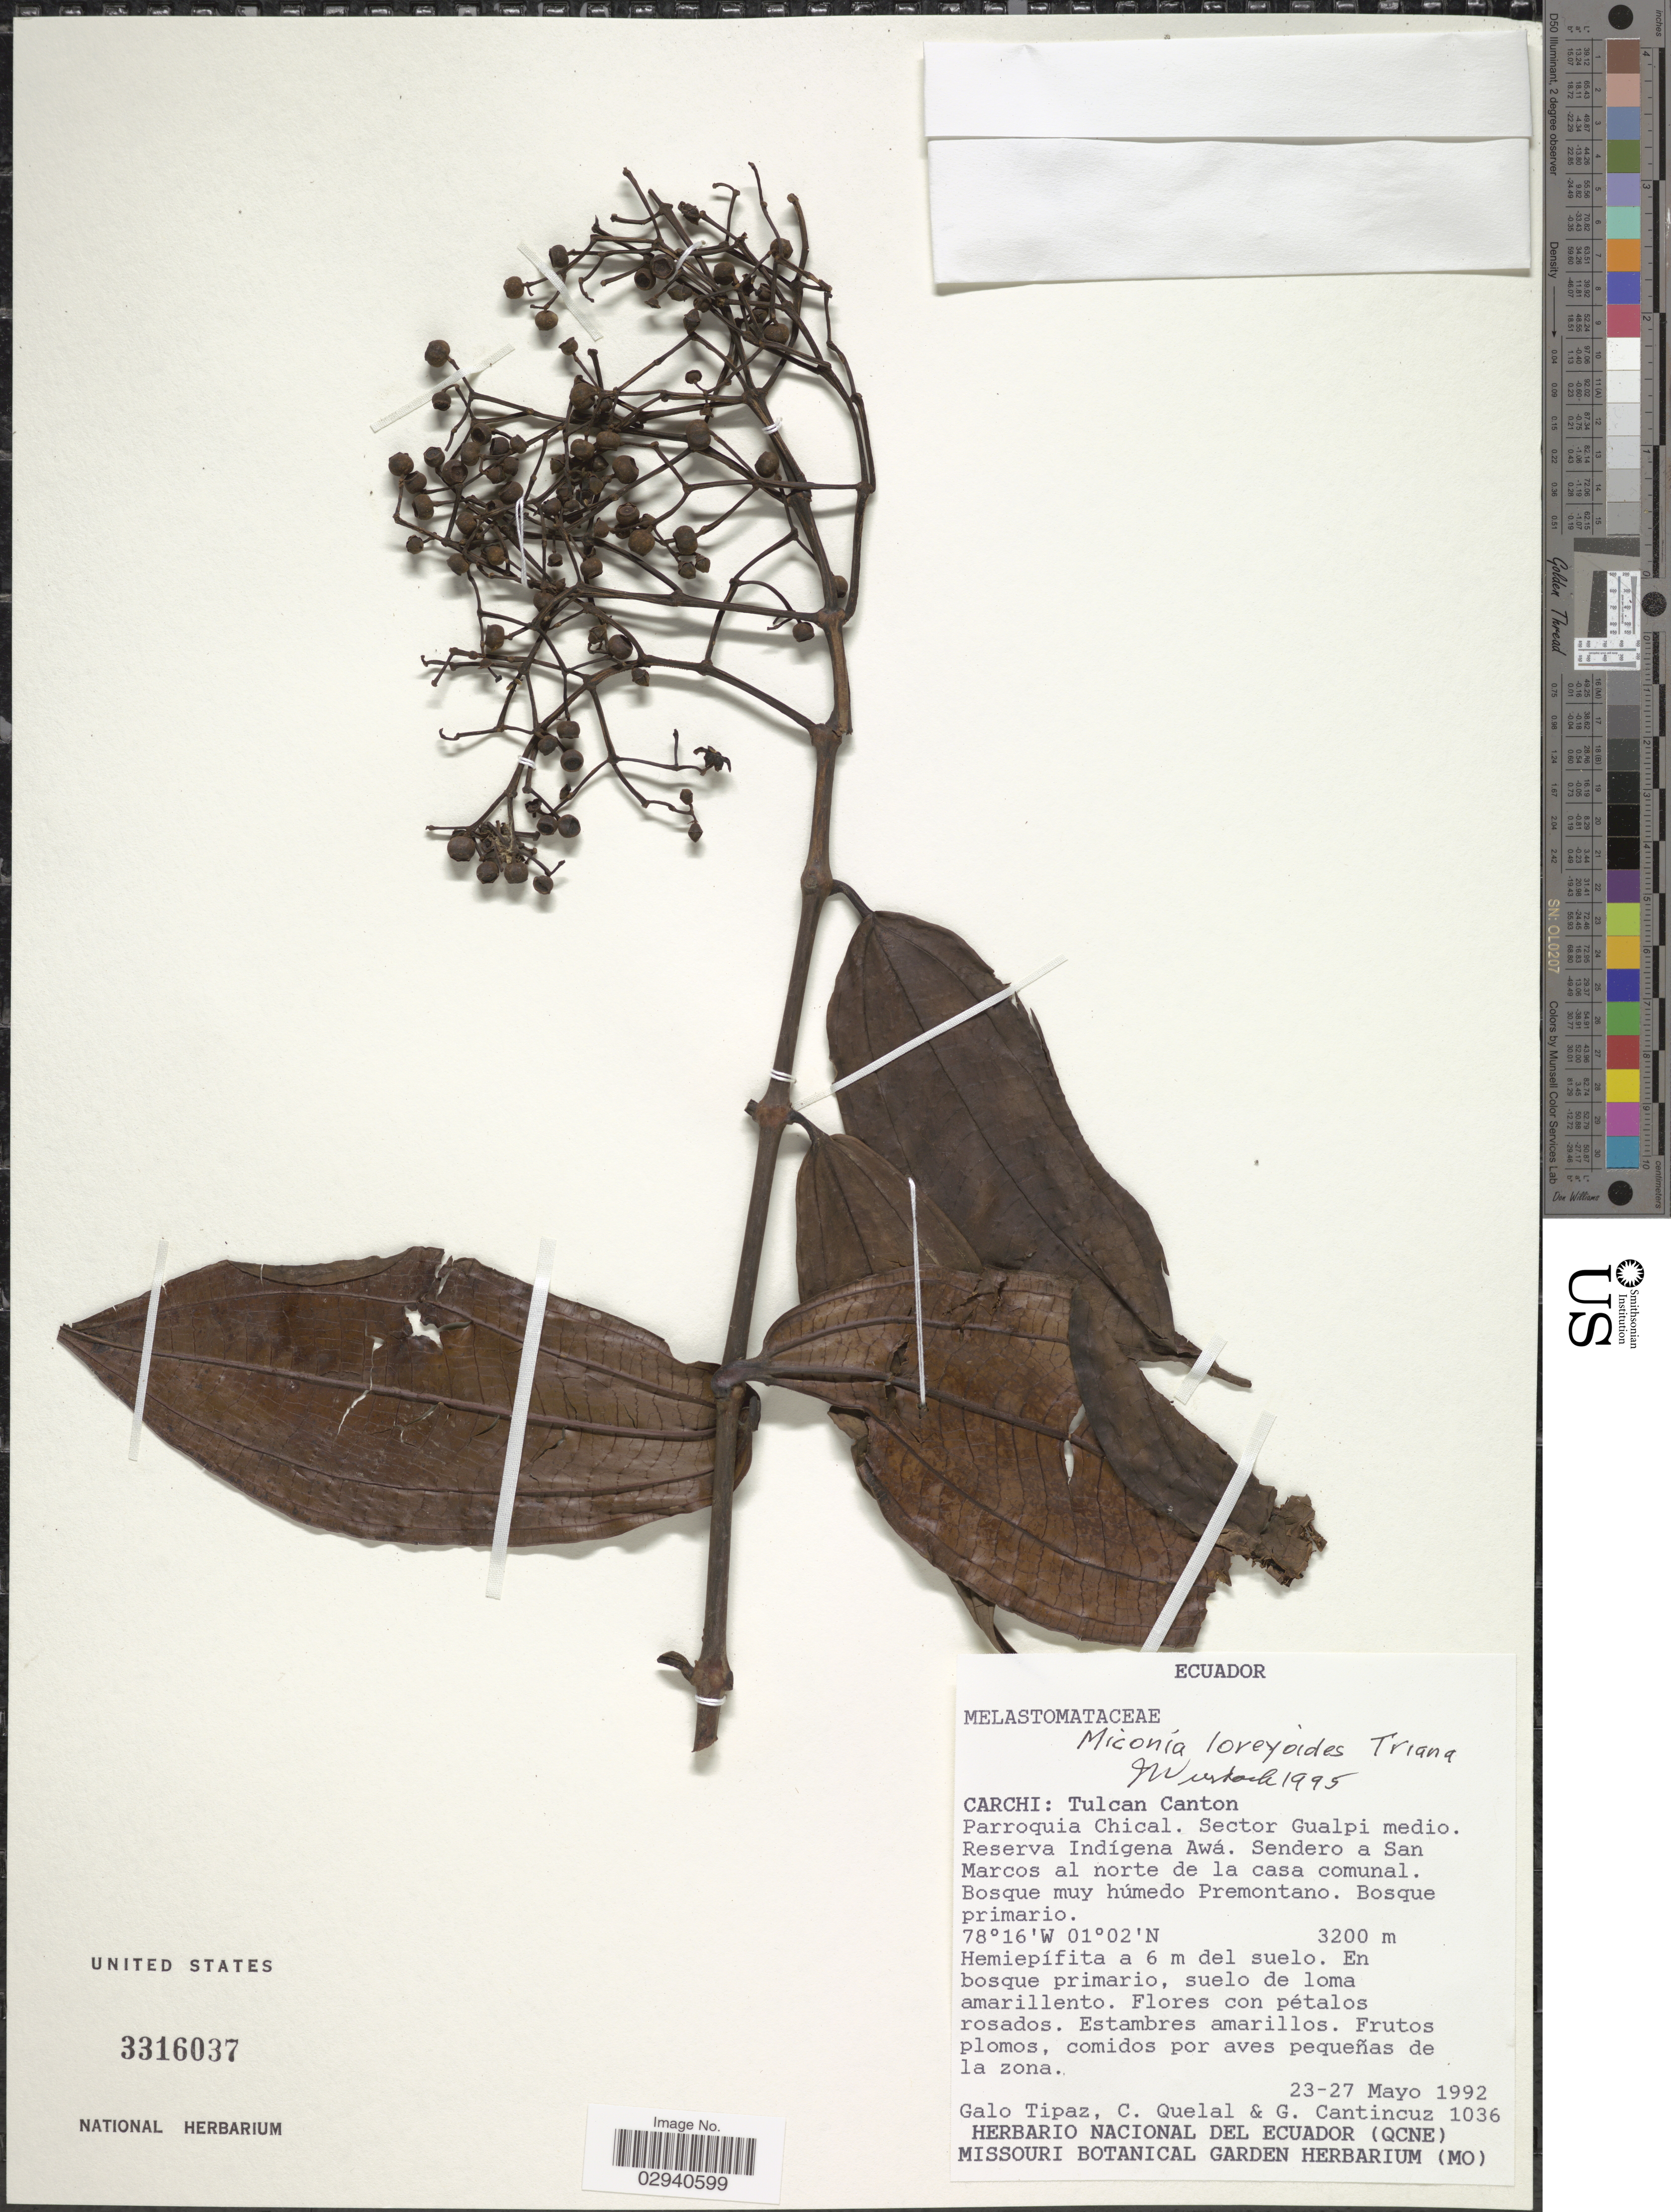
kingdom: Plantae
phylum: Tracheophyta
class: Magnoliopsida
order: Myrtales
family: Melastomataceae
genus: Miconia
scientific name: Miconia loreyoides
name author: Triana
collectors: G. Tipaz, C. Quelal & G. Cantincuz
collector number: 1036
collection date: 1992-05-23/1992-05-27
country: Ecuador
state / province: Carchi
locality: Tulcan Canton. Parroquia Chical. Sector Gualpi medio. Reserva Indígena Awá. Sendero a San Marcos al norte de la casa comunal.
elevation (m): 3200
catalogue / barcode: US 3316037